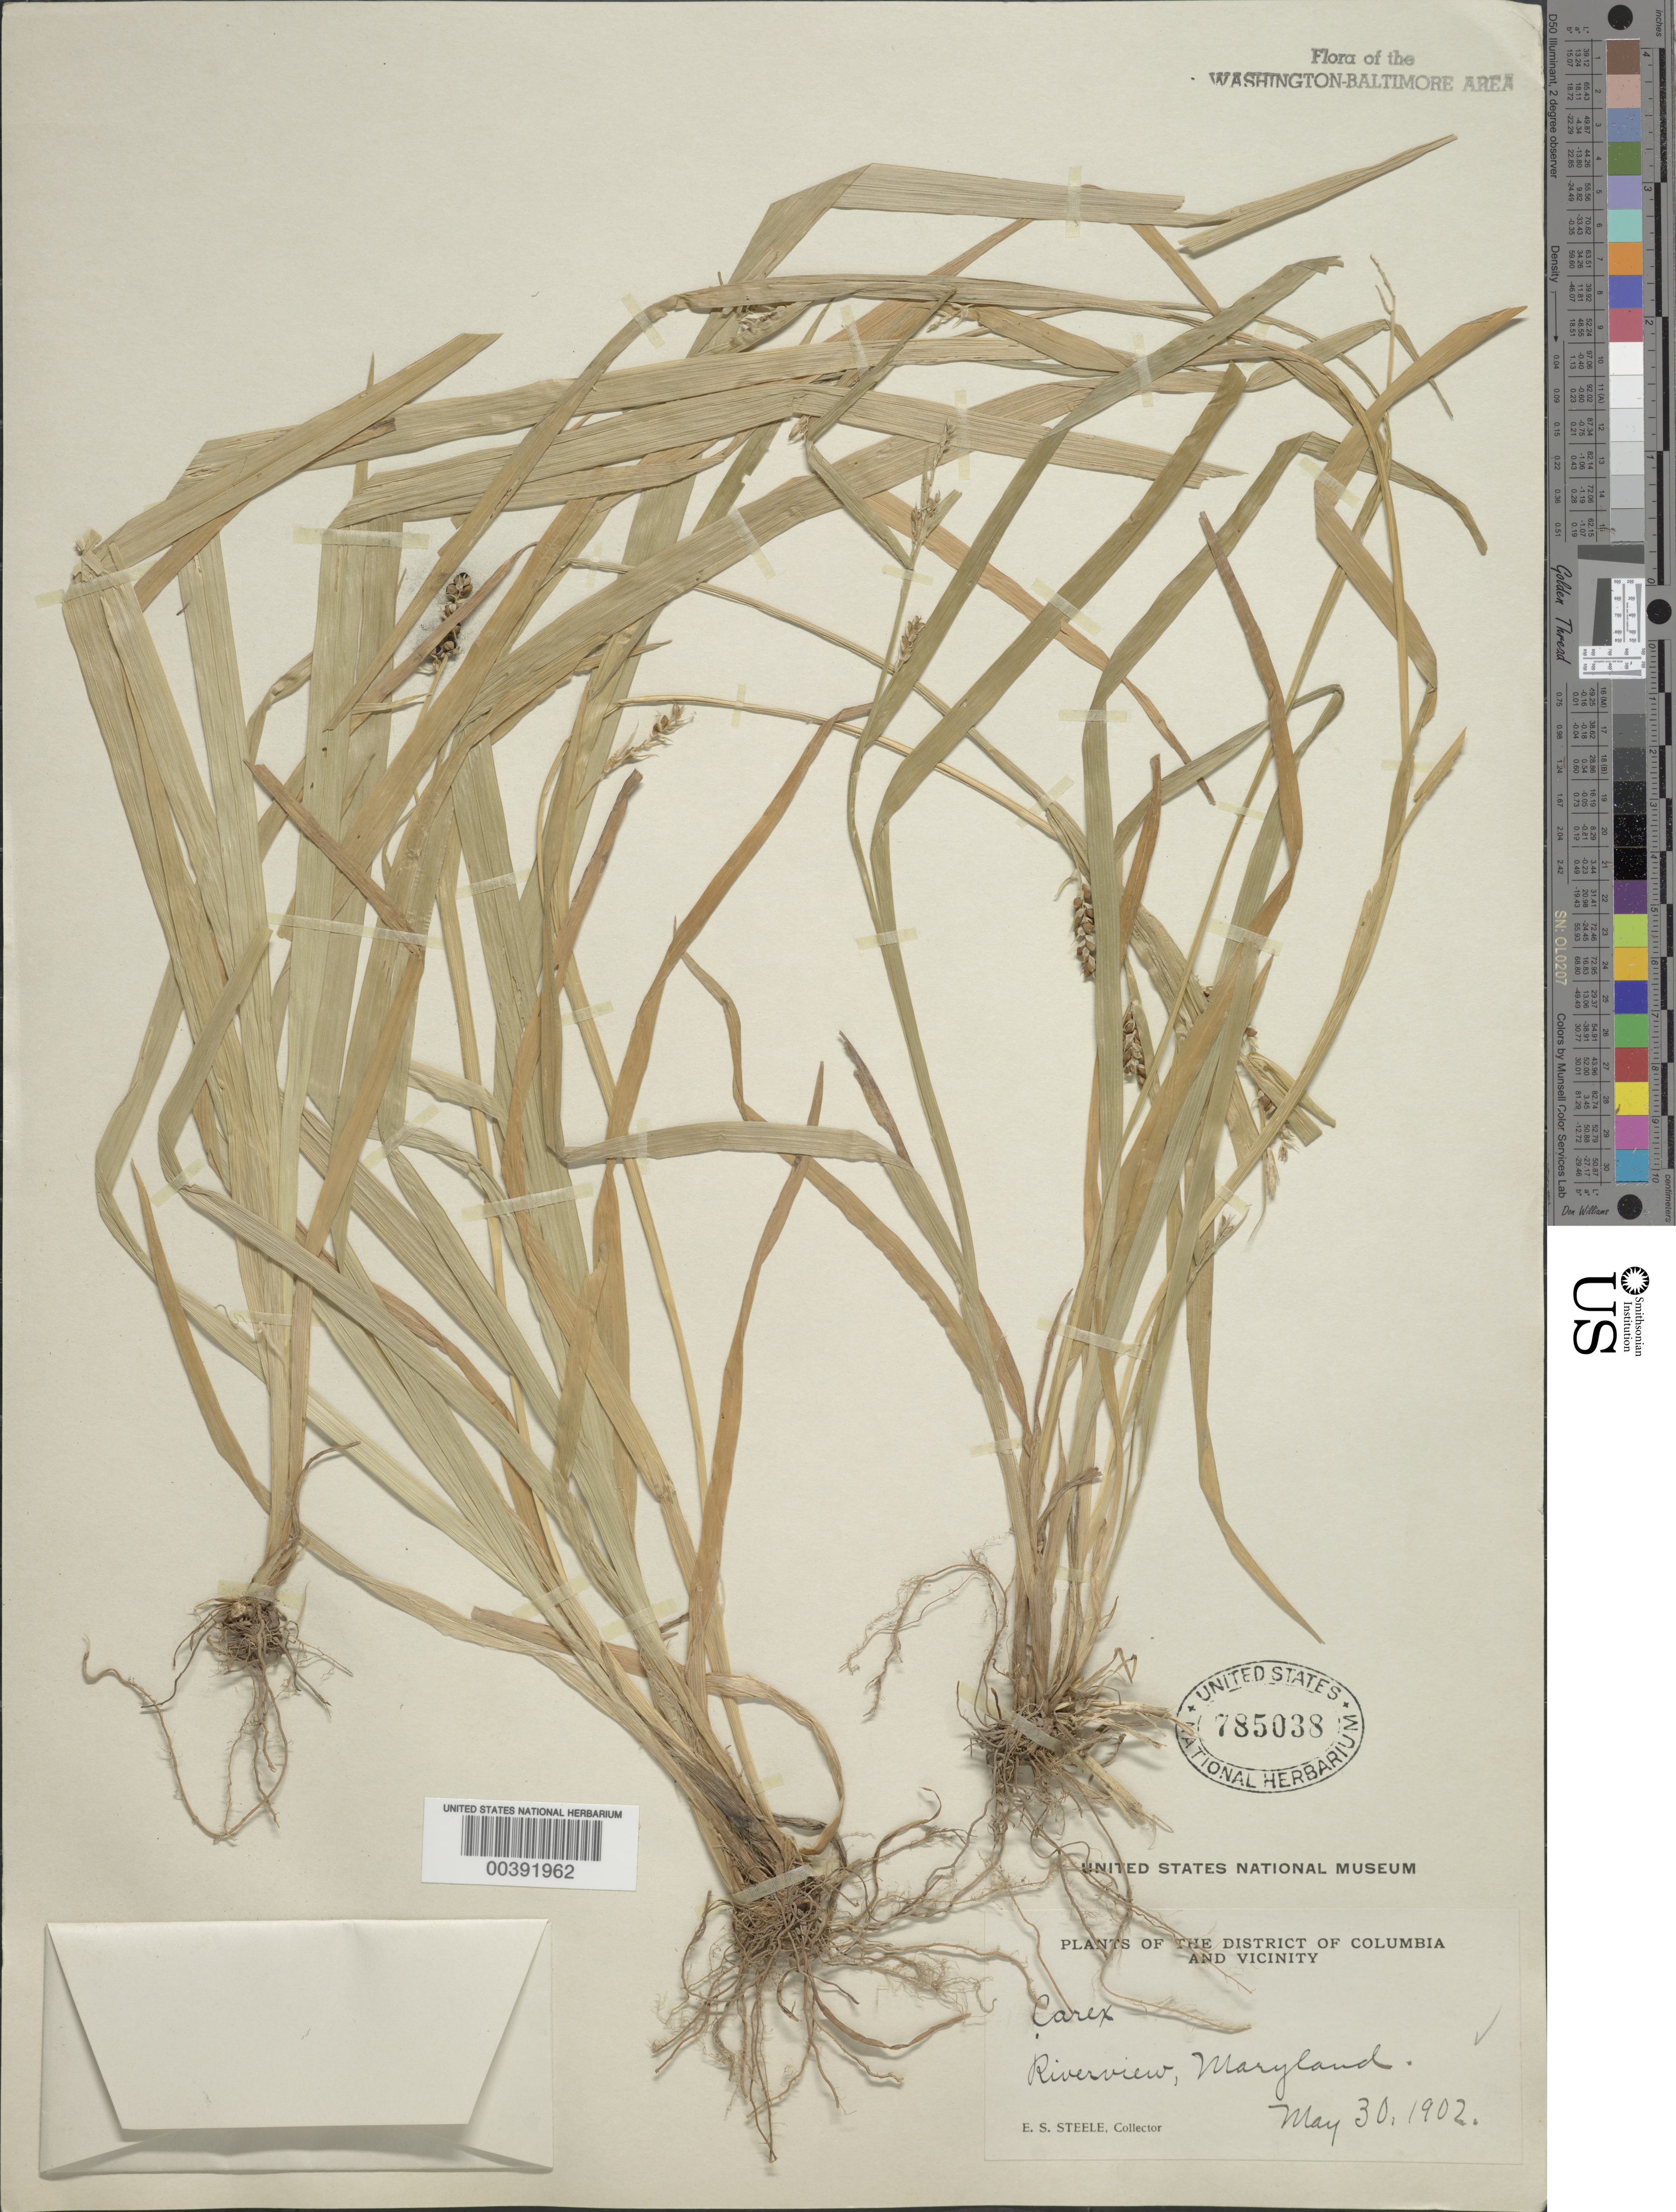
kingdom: Plantae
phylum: Tracheophyta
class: Liliopsida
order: Poales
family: Cyperaceae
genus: Carex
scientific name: Carex blanda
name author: Dewey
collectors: E. Steele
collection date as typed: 30 May 1902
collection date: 1902-05-30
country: United States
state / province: Maryland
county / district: Prince George's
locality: Riverview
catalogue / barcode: US 785038